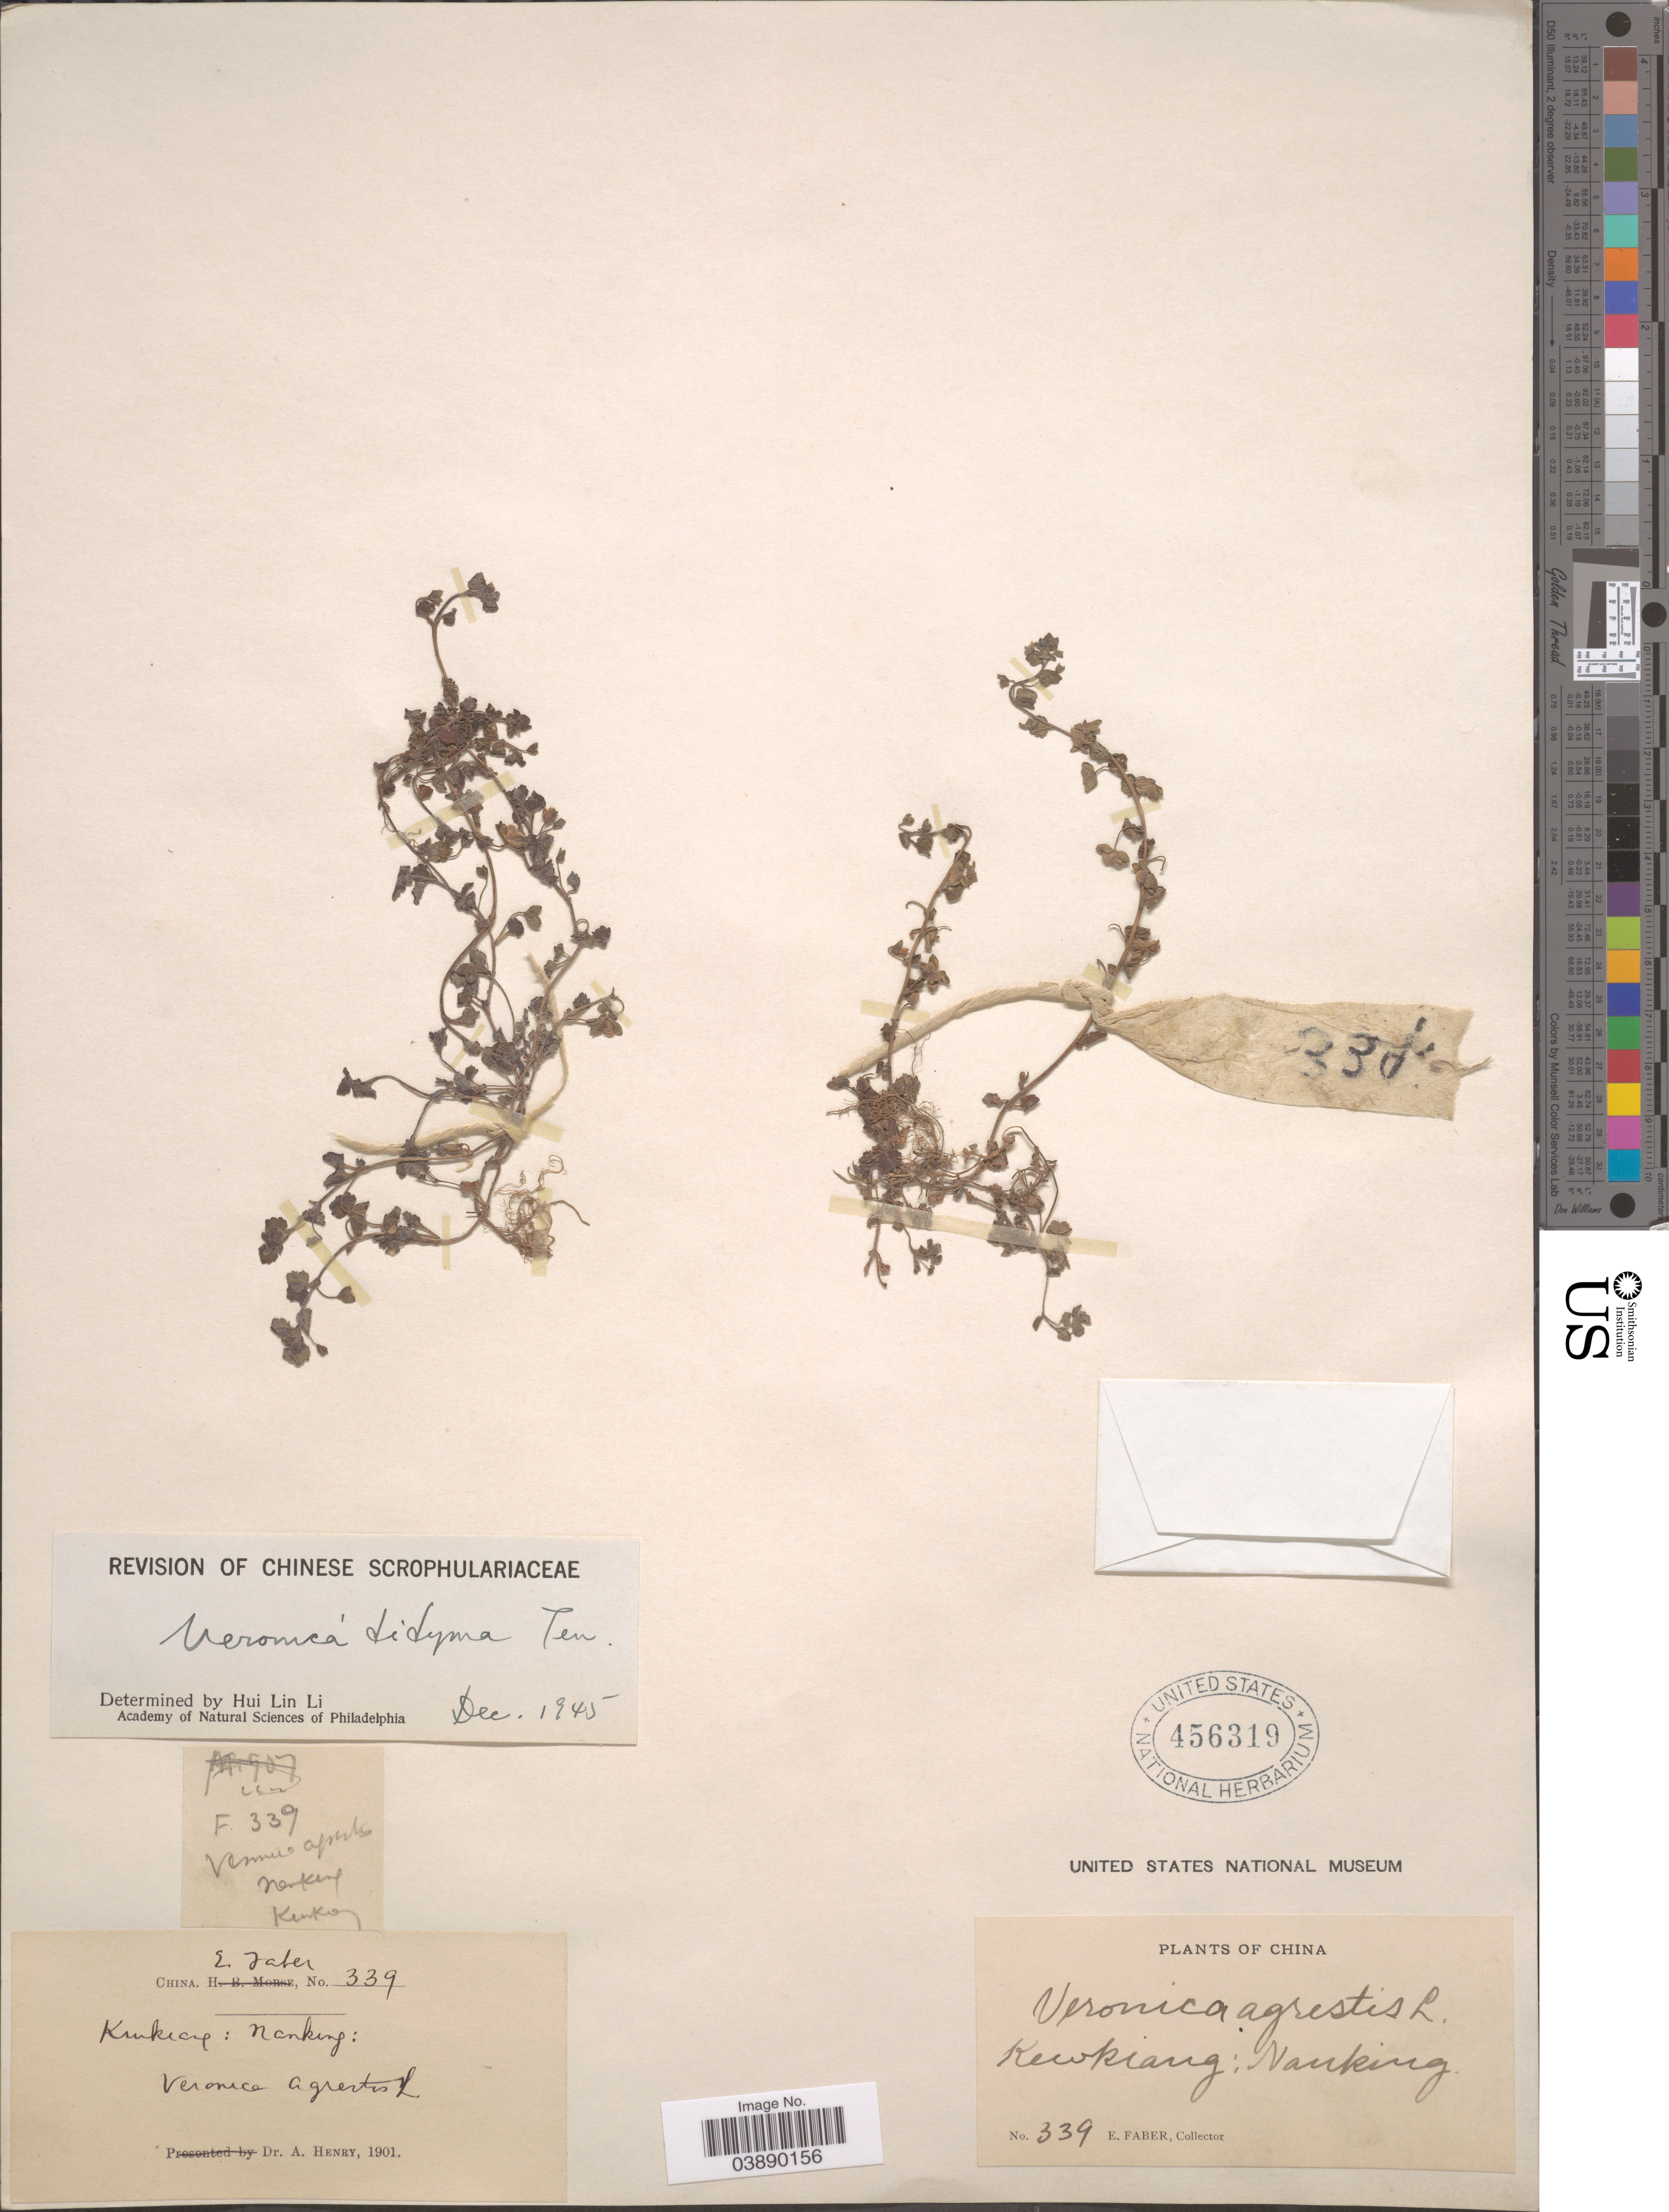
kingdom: Plantae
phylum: Tracheophyta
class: Magnoliopsida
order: Lamiales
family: Plantaginaceae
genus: Veronica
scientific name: Veronica didyma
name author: Ten.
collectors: E. Faber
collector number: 339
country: China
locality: Kewkiang: Nanking.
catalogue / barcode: US 456319